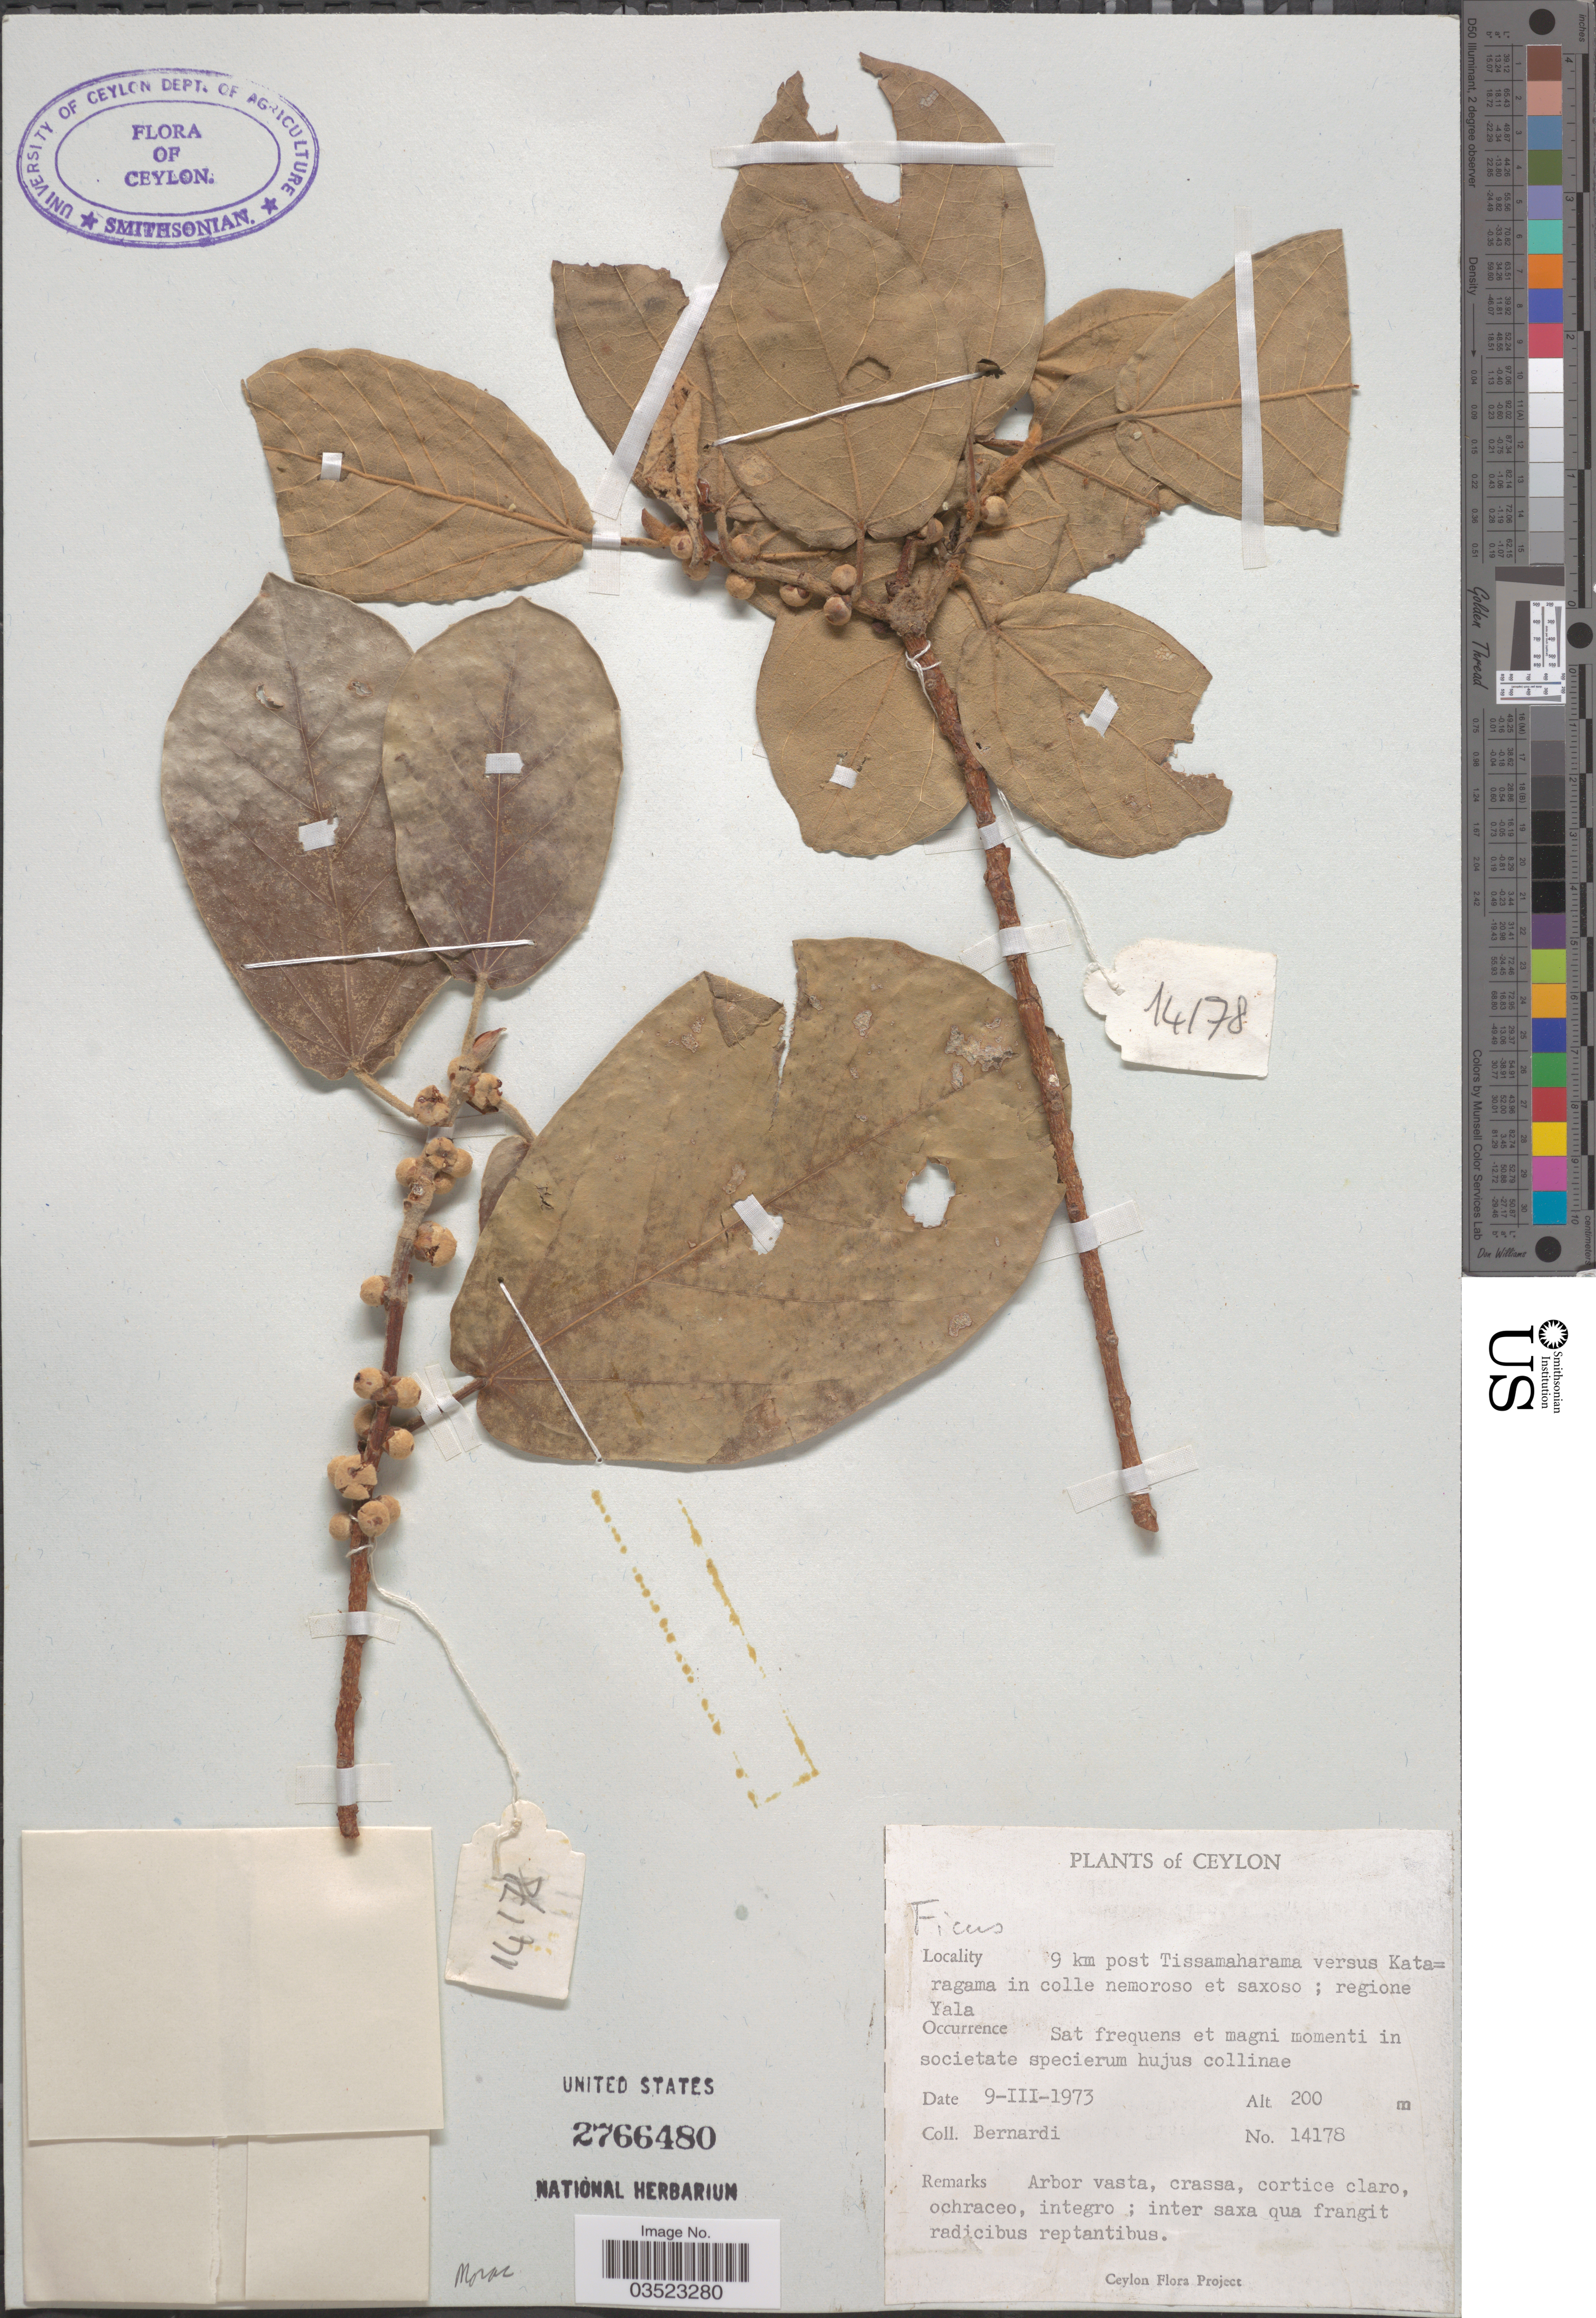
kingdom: Plantae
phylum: Tracheophyta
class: Magnoliopsida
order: Rosales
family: Moraceae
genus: Ficus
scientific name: Ficus sp.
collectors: Bernardi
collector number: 14178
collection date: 1973-03-09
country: Sri Lanka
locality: Ceylon. 9 km post Tissamaharama versus Kataragama in colle nemoroso et saxoso ; regione Yala.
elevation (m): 200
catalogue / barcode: US 2766480